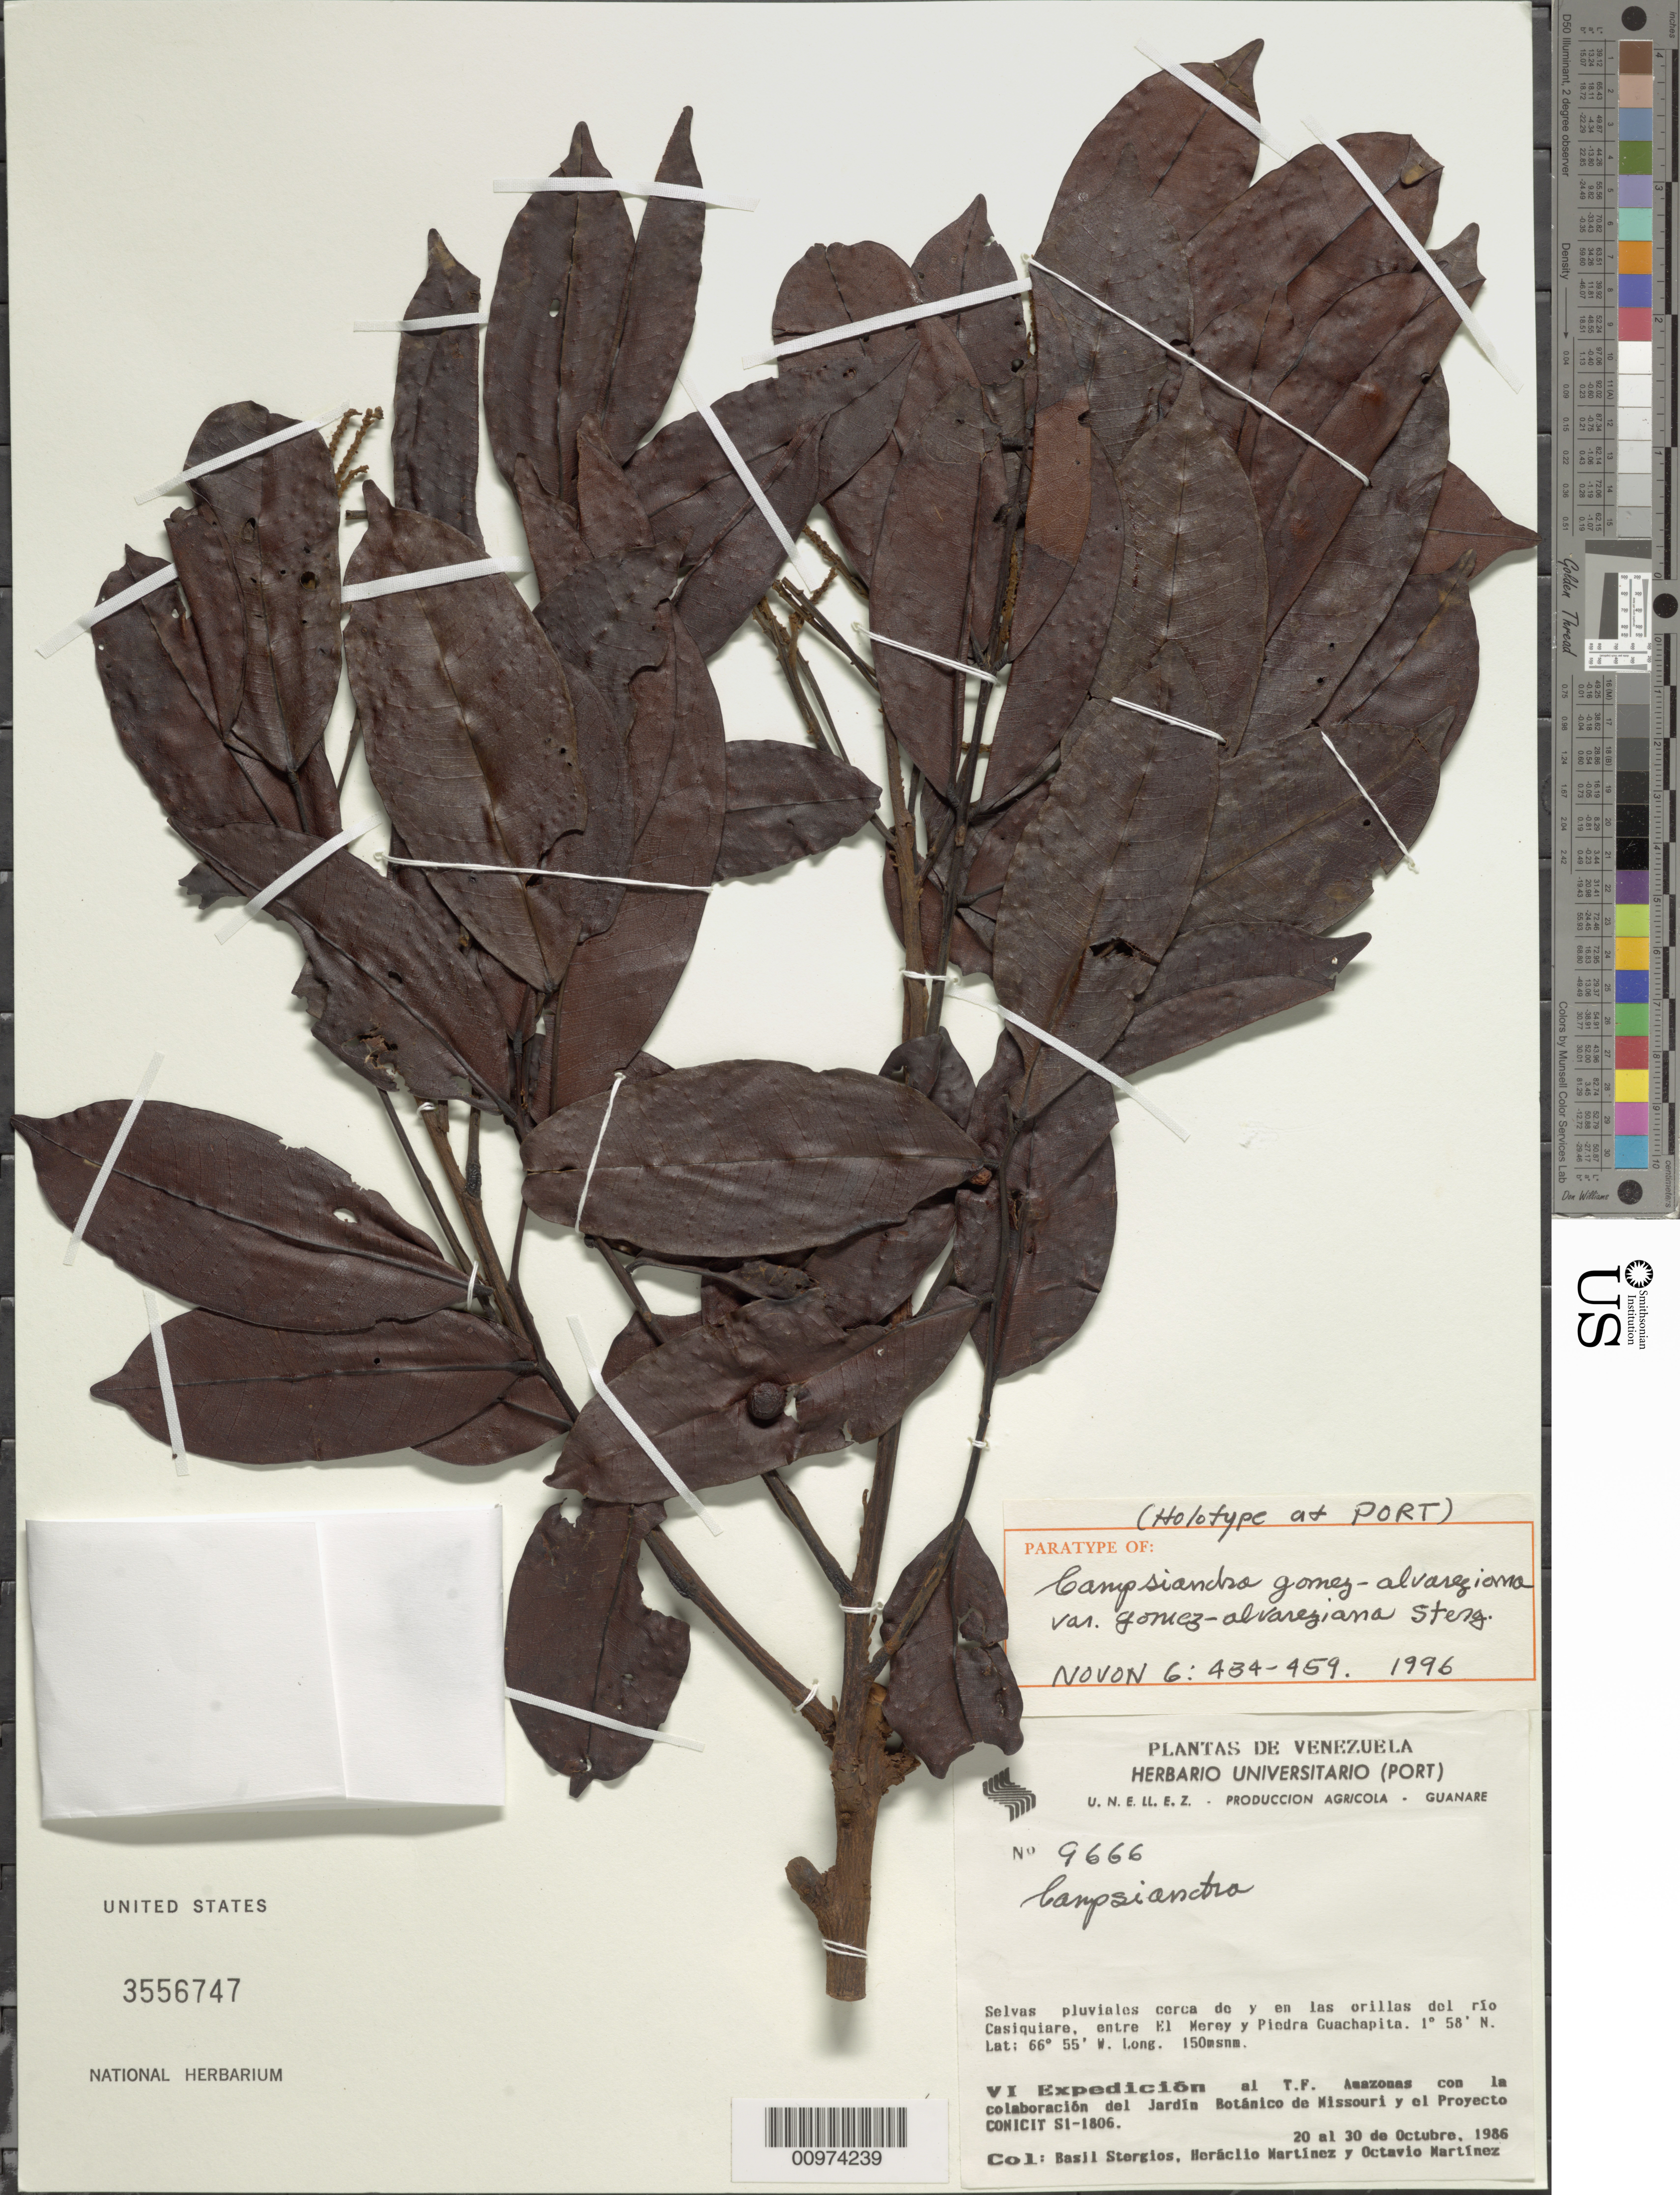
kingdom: Plantae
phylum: Tracheophyta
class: Magnoliopsida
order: Fabales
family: Fabaceae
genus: Campsiandra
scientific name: Campsiandra gomez-alvareziana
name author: Stergios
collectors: B. G. Stergios, H. Martinez & O. Martínez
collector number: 9666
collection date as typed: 20-Oct-86 to 30-Oct-86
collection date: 1986-10-20/1986-10-30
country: Venezuela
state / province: Amazonas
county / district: Río Negro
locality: Río Casiquaire, entre El Merey y Piedra Guachapita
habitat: Selvas pluviales cerca de y en las orillas del rio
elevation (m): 200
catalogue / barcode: US 3556747